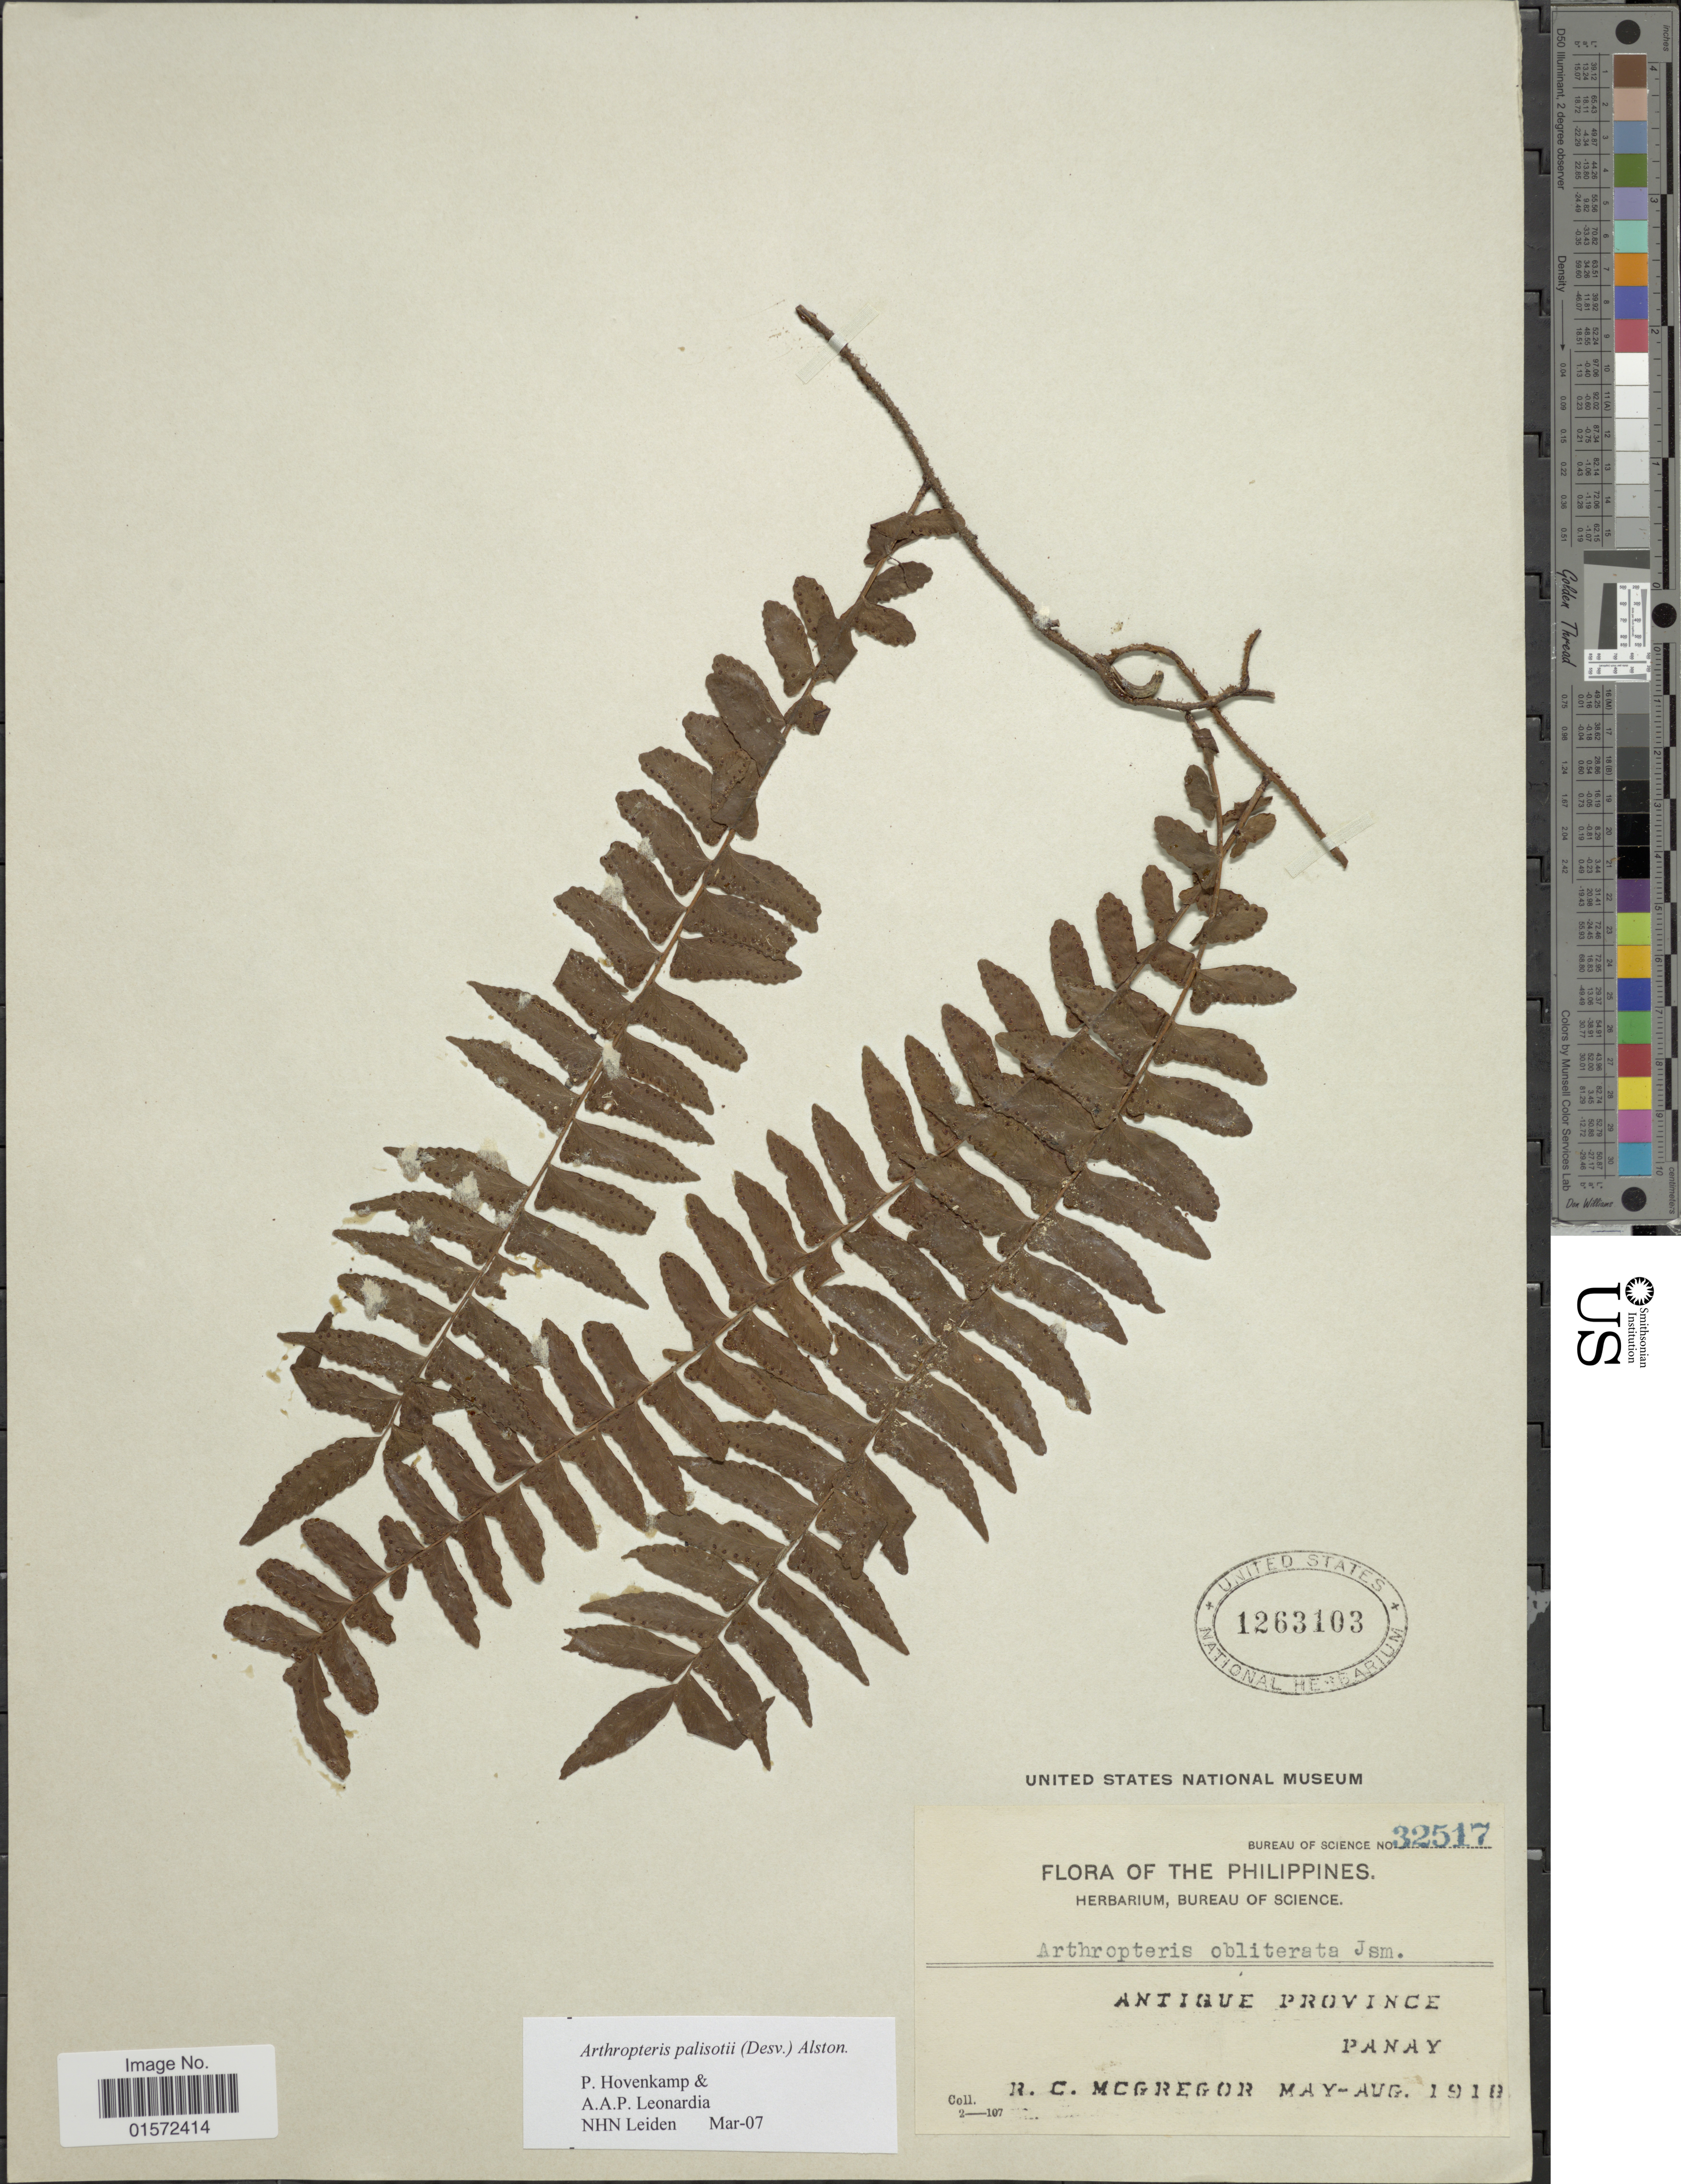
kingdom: Plantae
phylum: Tracheophyta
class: Polypodiopsida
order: Polypodiales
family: Tectariaceae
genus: Arthropteris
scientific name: Arthropteris palisotii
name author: (Desv.) Alston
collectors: R. C. McGregor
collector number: Bureau of Science 32517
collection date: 1918-05/1918-08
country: Philippines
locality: Antique Province, Panay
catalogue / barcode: US 1263103